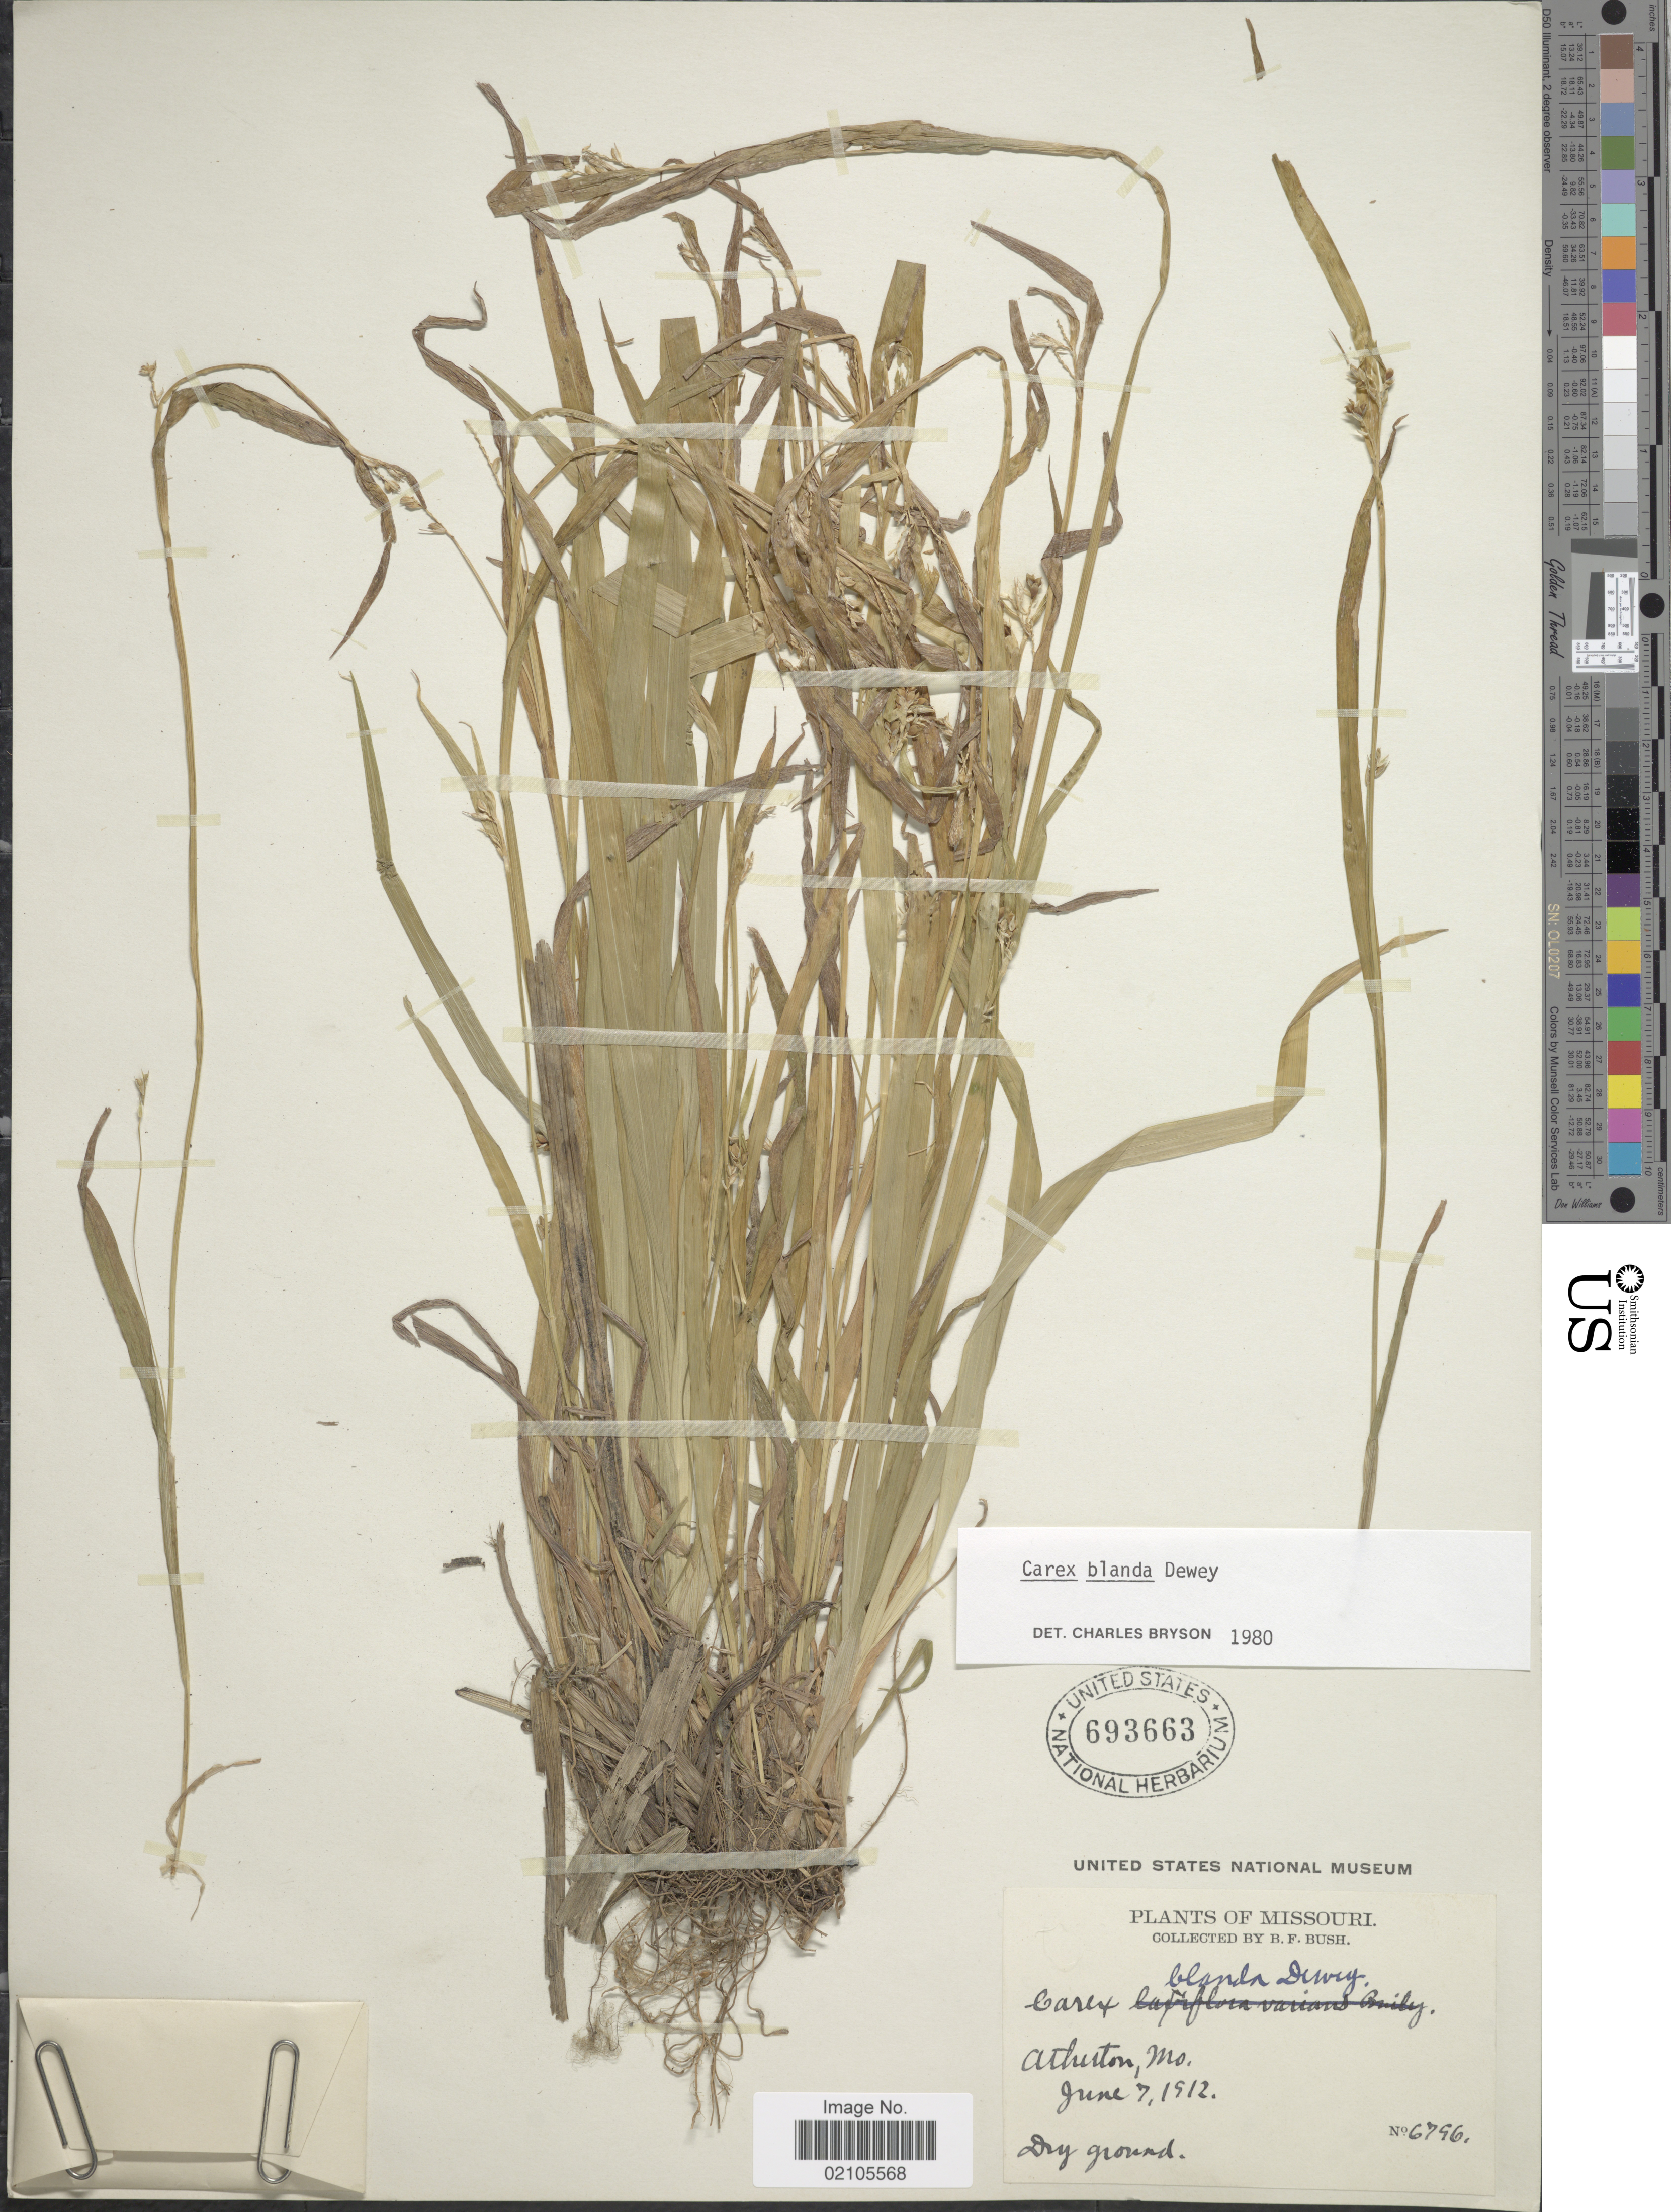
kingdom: Plantae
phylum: Tracheophyta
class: Liliopsida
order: Poales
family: Cyperaceae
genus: Carex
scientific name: Carex blanda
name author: Dewey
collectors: B. F. Bush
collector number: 6796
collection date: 1912-06-07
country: United States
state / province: Missouri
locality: Athurton, Mo.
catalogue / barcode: US 693663